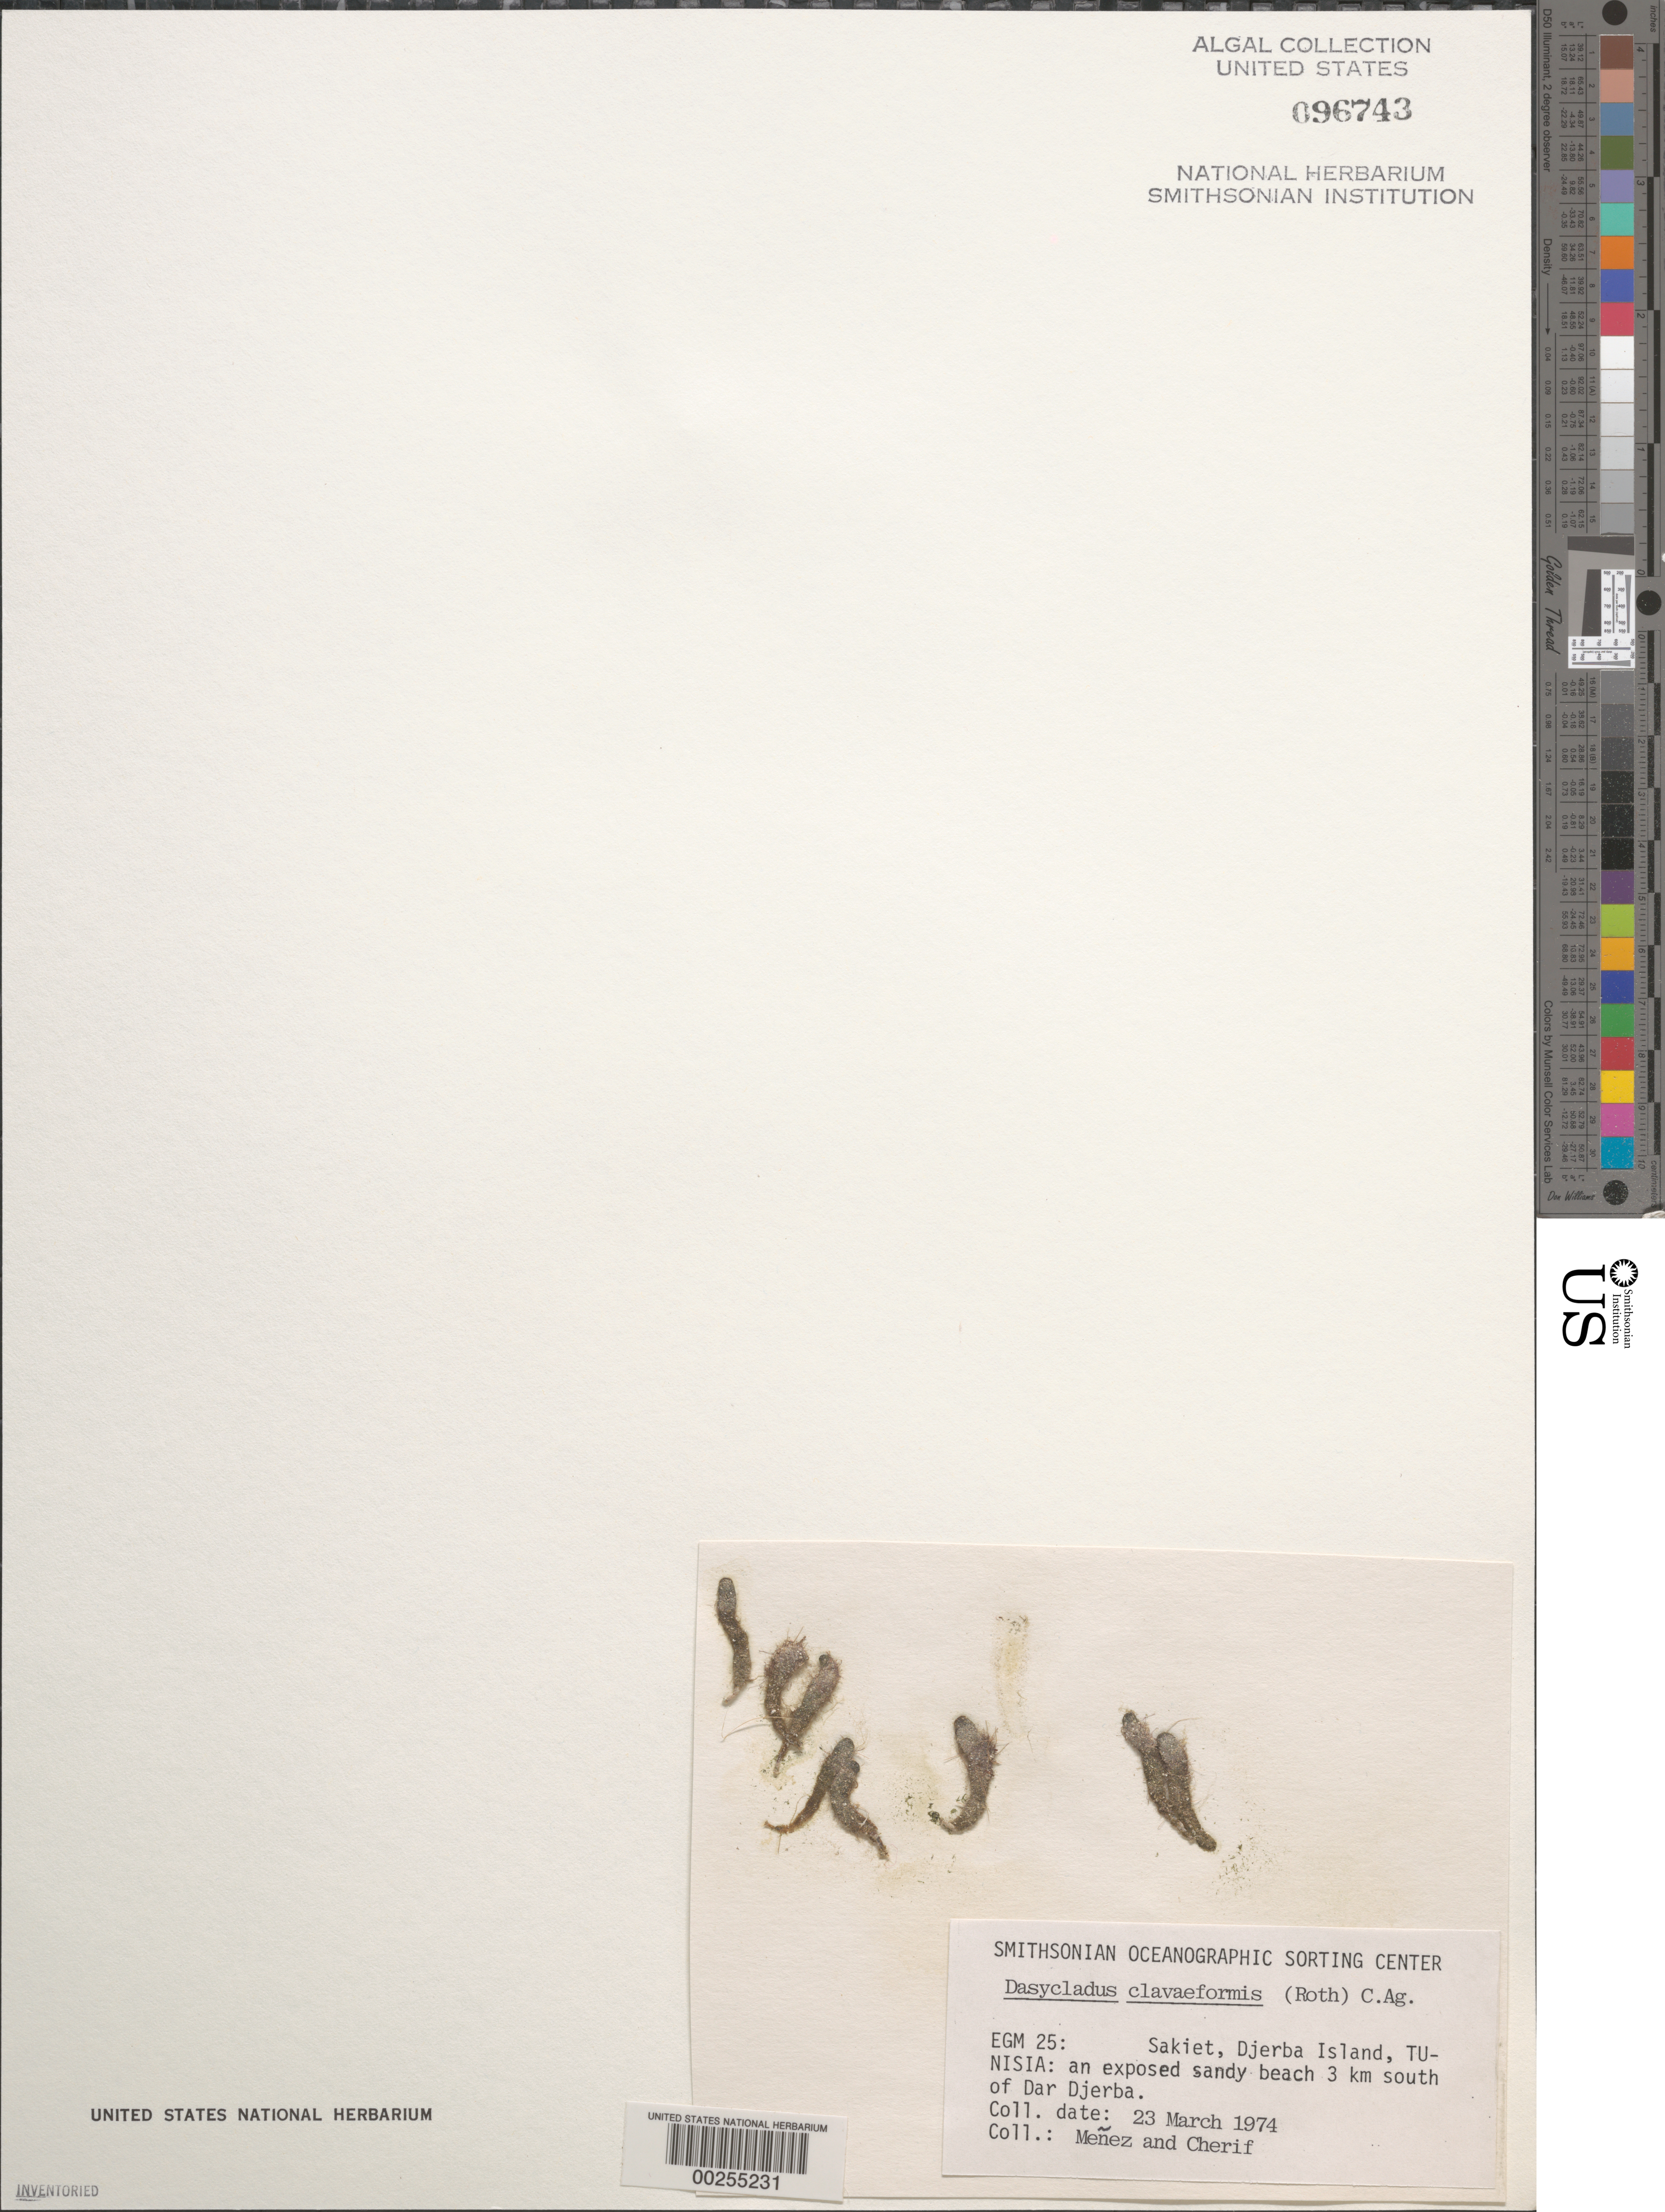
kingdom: Plantae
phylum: Chlorophyta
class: Ulvophyceae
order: Dasycladales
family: Dasycladaceae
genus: Dasycladus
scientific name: Dasycladus clavaeformis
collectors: Meñez & -. Cherif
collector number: EGM 25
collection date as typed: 23 Mar 1974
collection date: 1974-03-23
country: Tunisia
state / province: Medenine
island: Djerba Island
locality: Sakiet, 3 km south of Dar Djerba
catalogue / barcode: US 96743